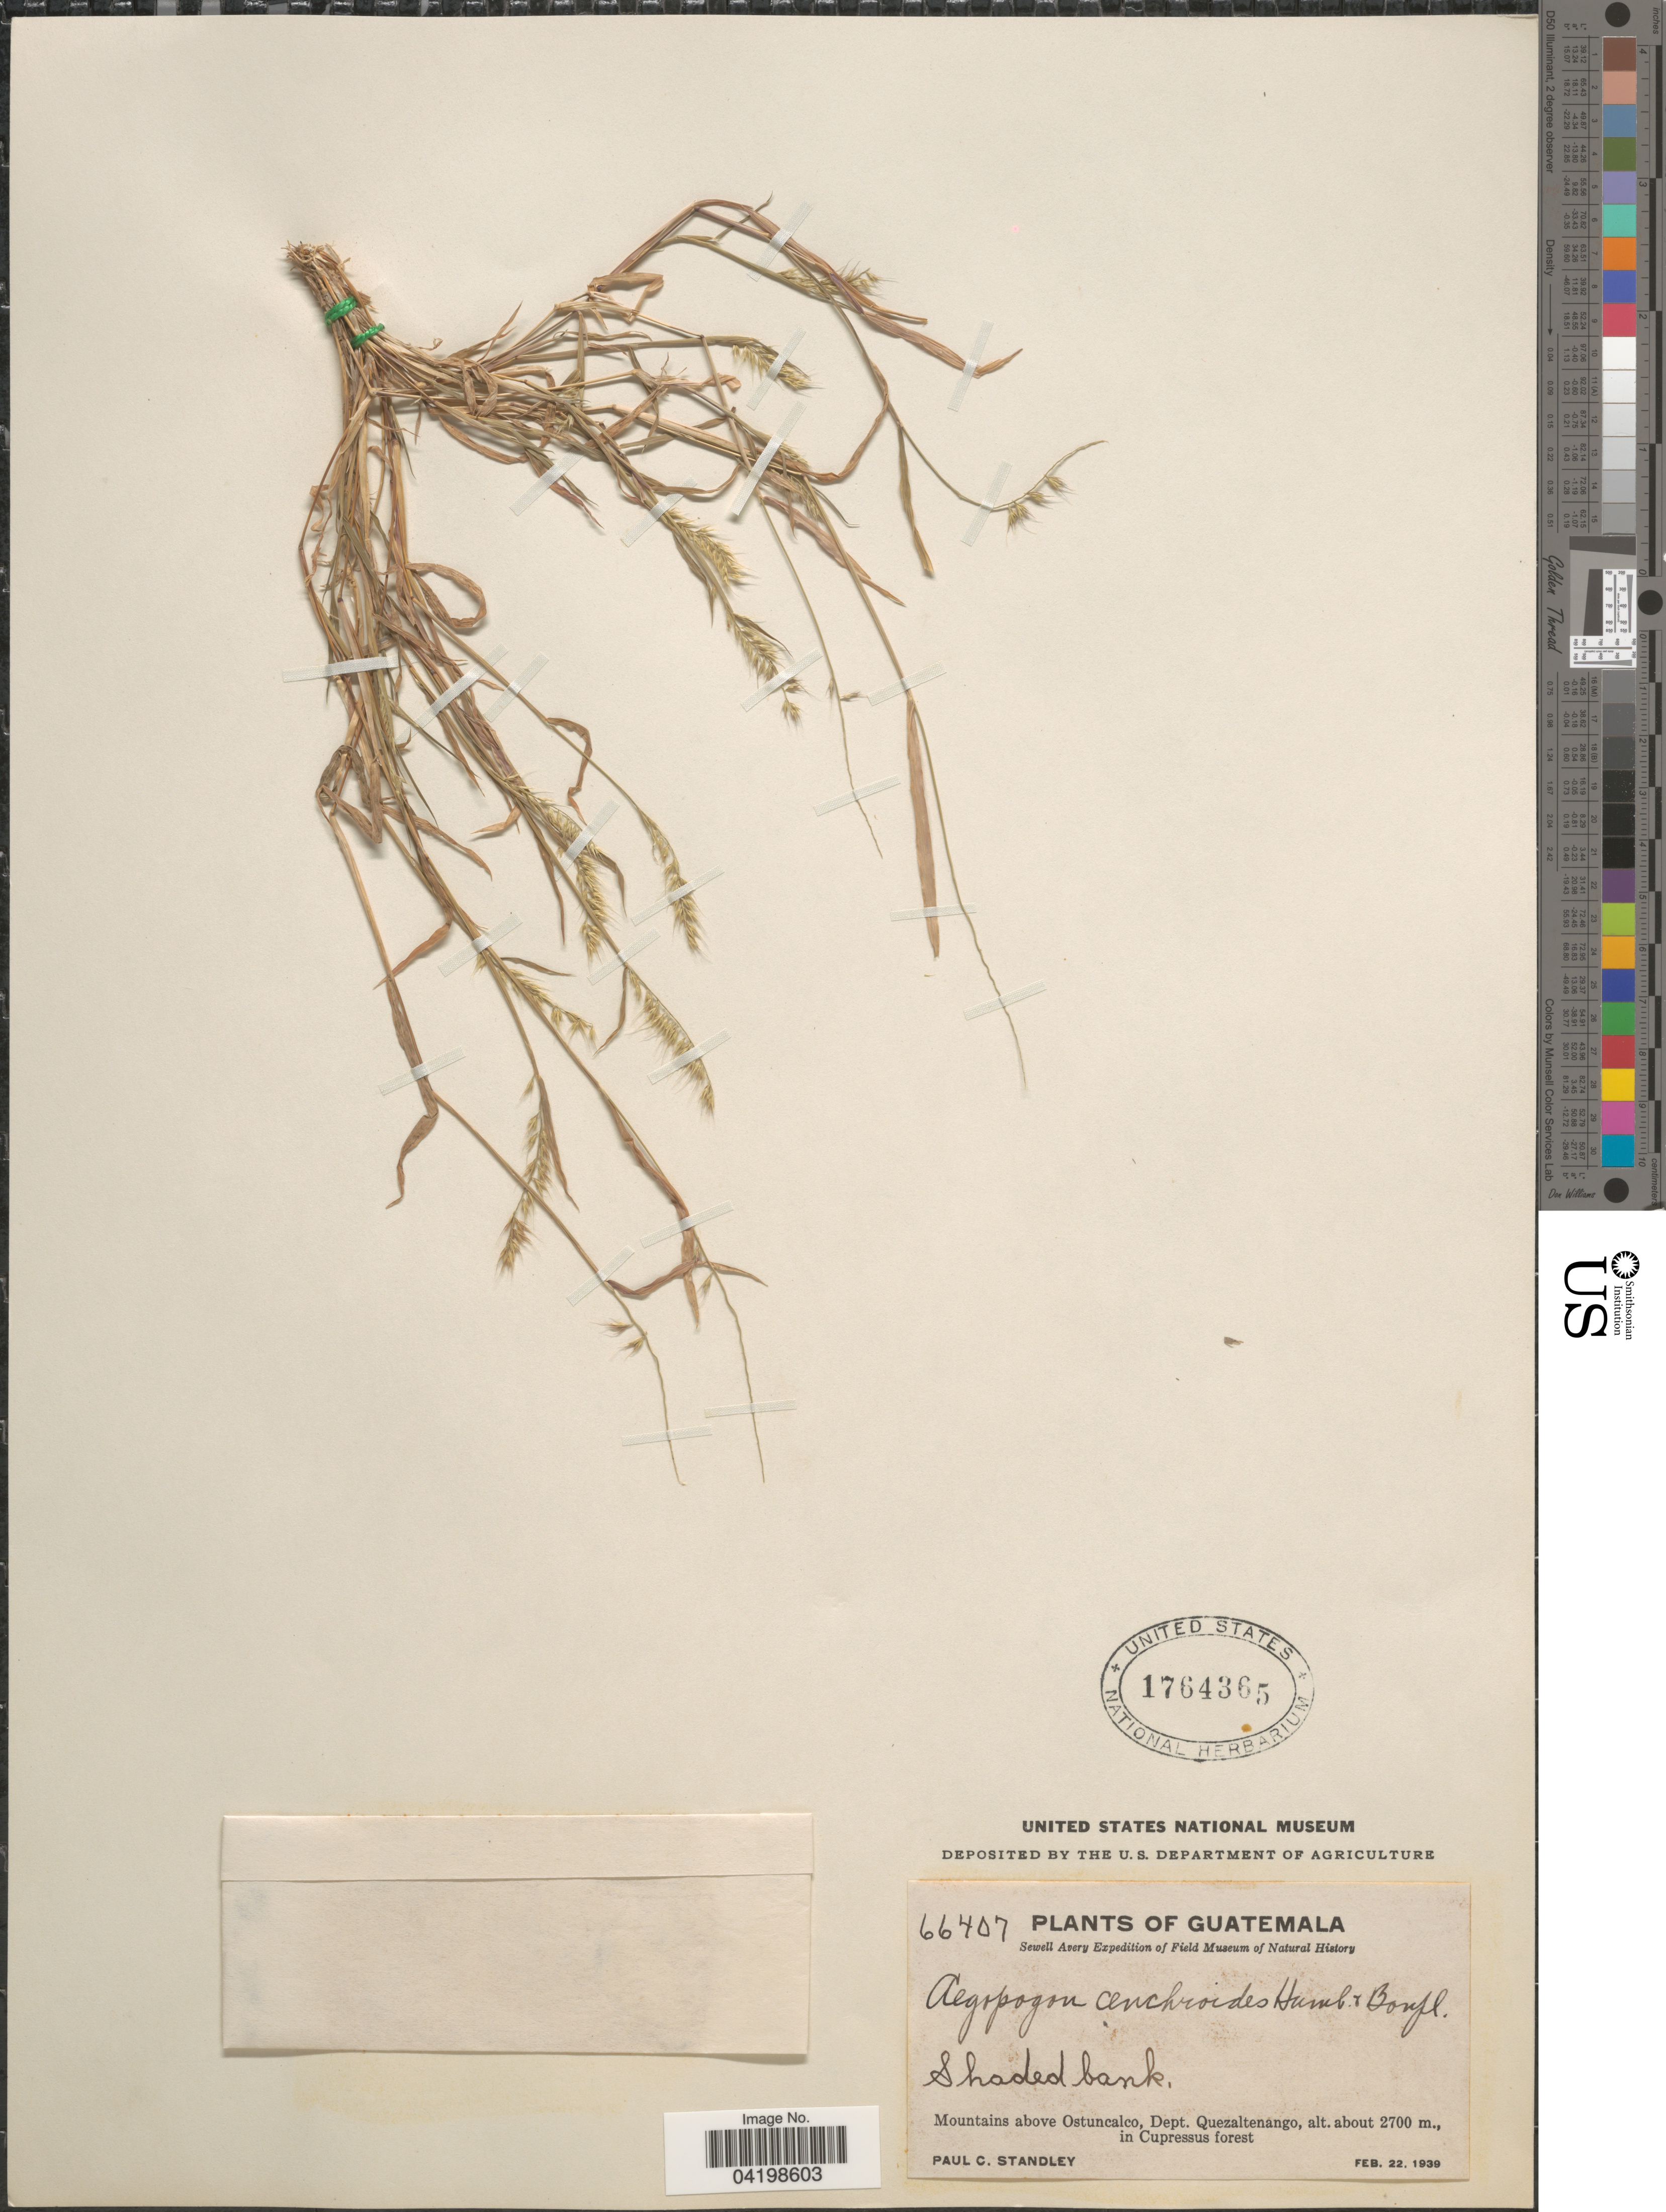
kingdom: Plantae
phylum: Tracheophyta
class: Liliopsida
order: Poales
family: Poaceae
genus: Muhlenbergia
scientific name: Muhlenbergia cenchroides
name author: (Humb. & Bonpl. ex Willd.) P.M. Peterson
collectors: P. C. Standley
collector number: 66407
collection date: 1939-02-22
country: Guatemala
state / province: Quetzaltenango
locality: Sewell Avery Expedition. Mountains above Ostuncalco, Dept. Quezaltenango. In Cupressus forest.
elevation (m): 2700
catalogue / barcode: US 1764365